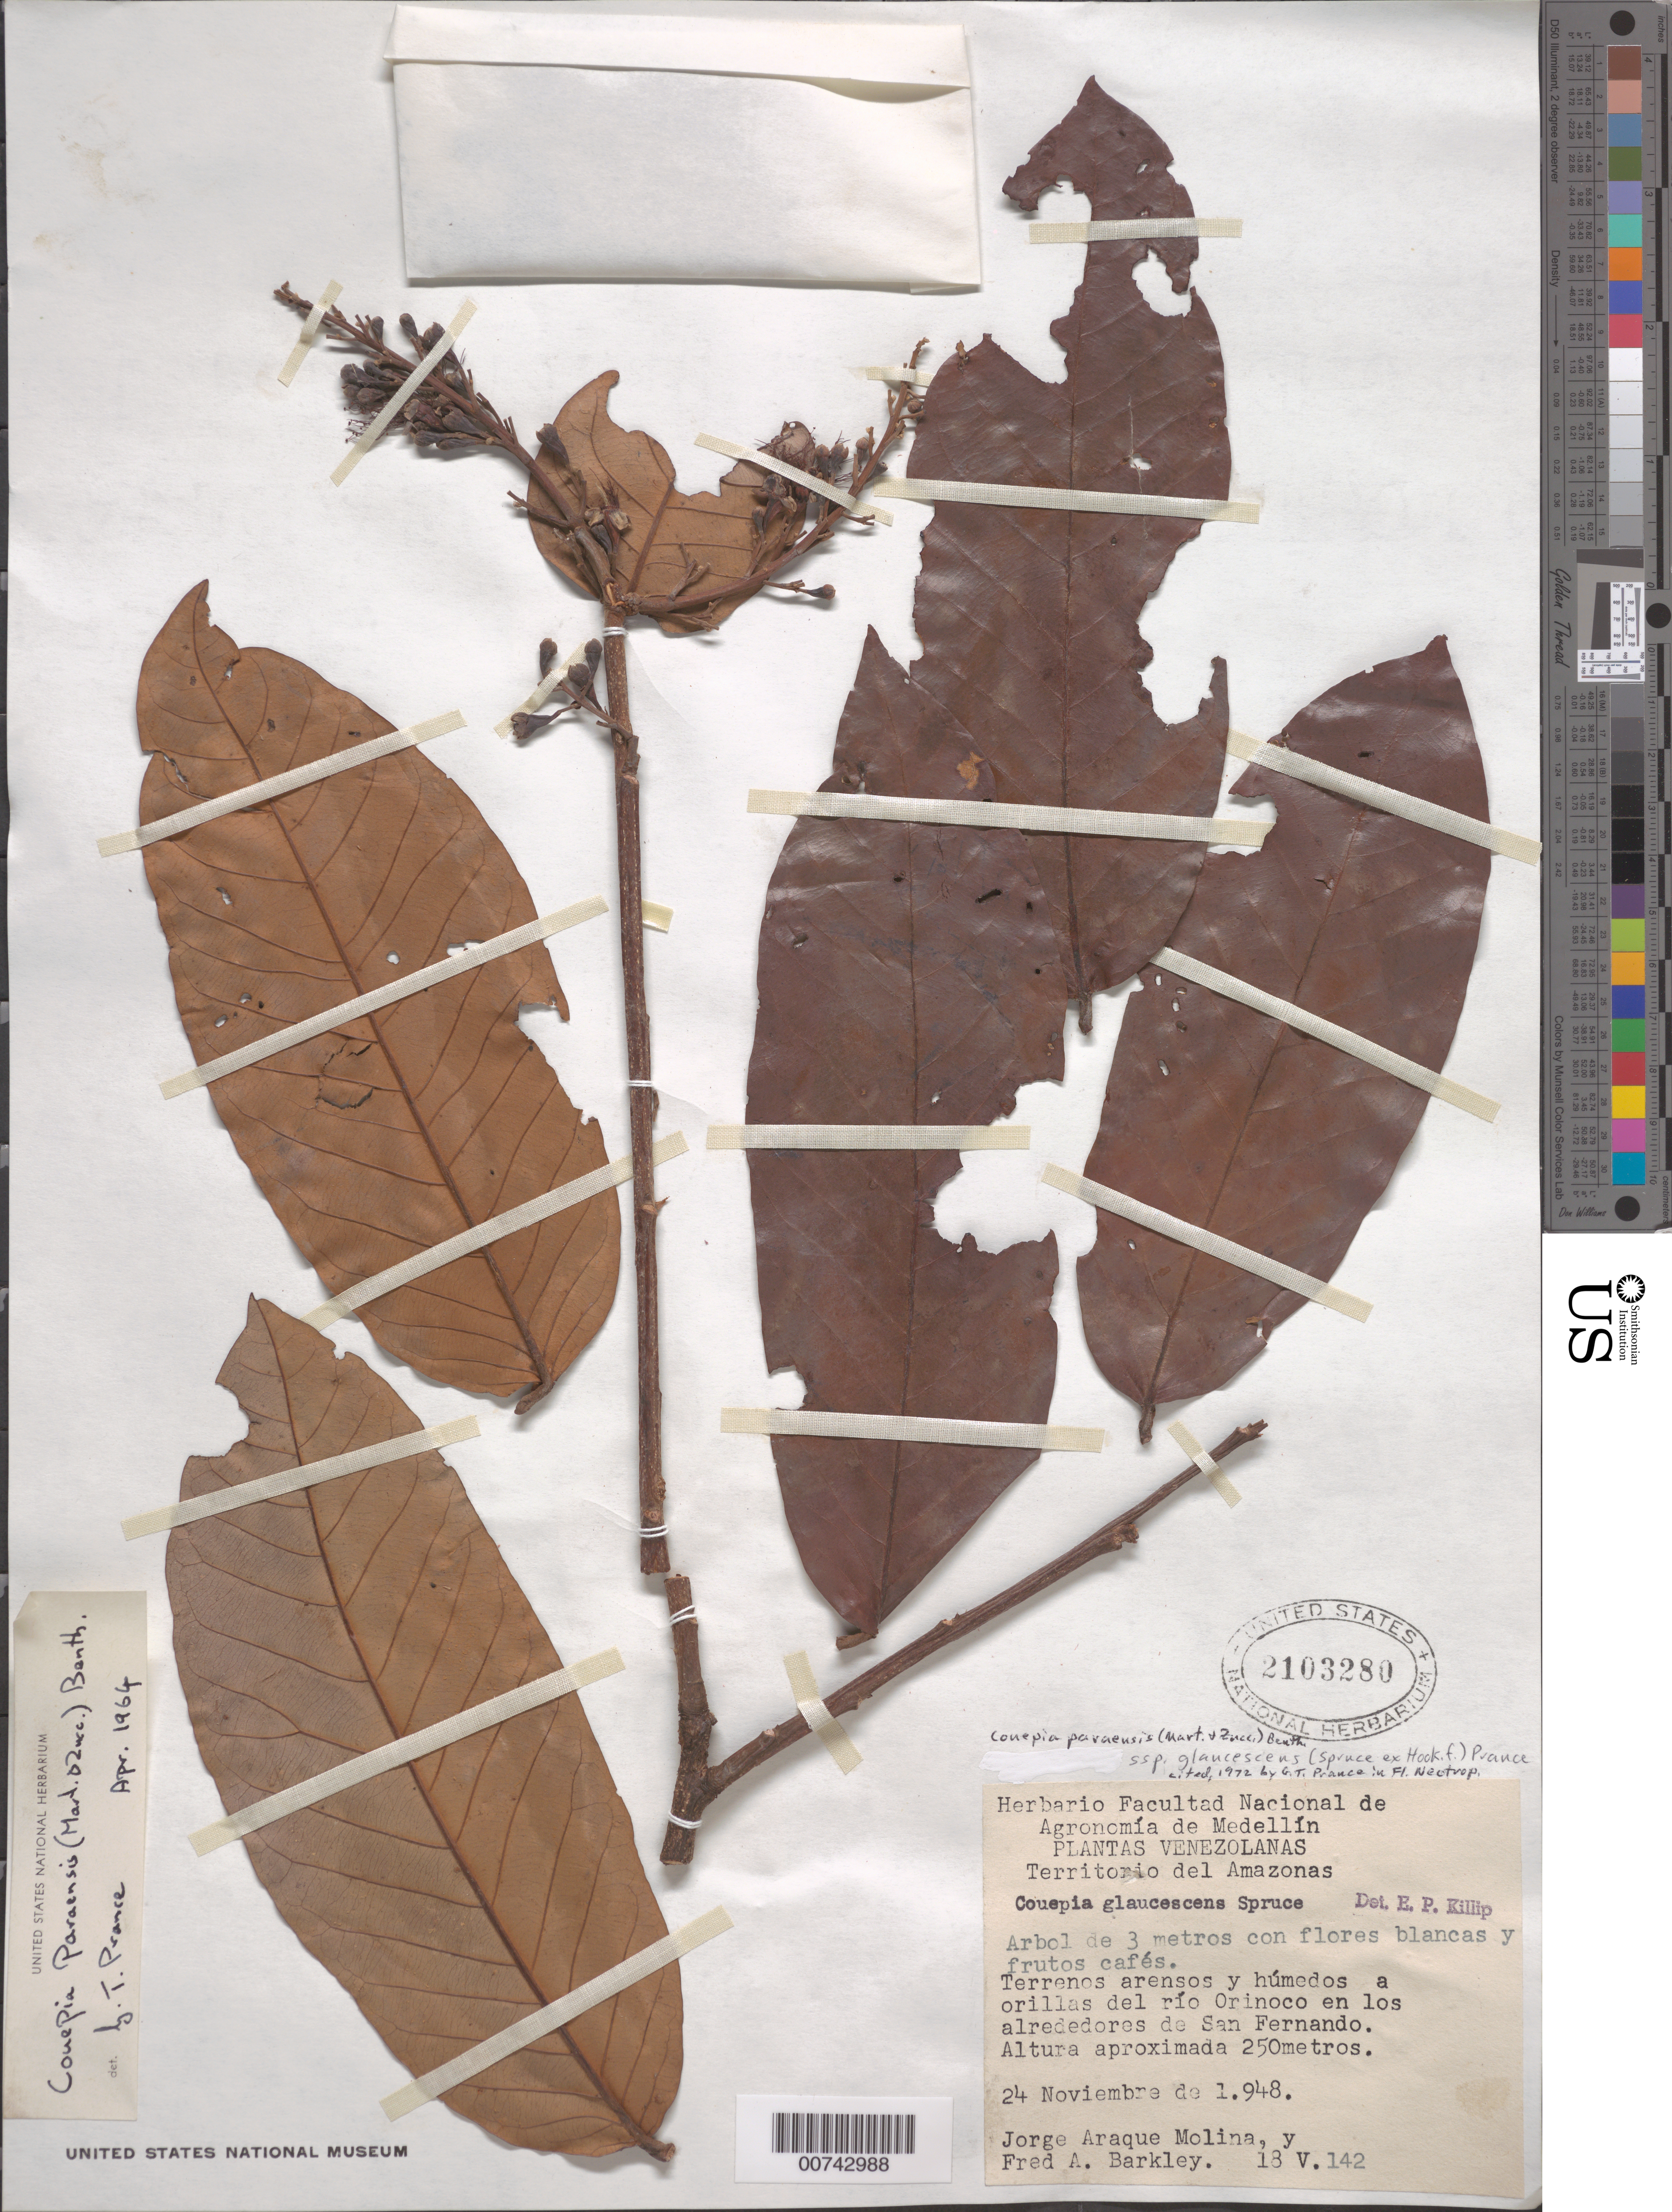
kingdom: Plantae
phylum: Tracheophyta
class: Magnoliopsida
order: Malpighiales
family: Chrysobalanaceae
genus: Couepia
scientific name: Couepia paraensis subsp. glaucescens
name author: (Spruce ex Hook. f.) Prance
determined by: Prance, G. T.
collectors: J. A. Molina & F. A. Barkley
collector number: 142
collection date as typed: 24-Nov-48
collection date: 1948-11-24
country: Venezuela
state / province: Amazonas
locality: Río Orinoco en los alrededores de San Fernando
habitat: Terrenos arenosos y humedos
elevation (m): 250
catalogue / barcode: US 2103280